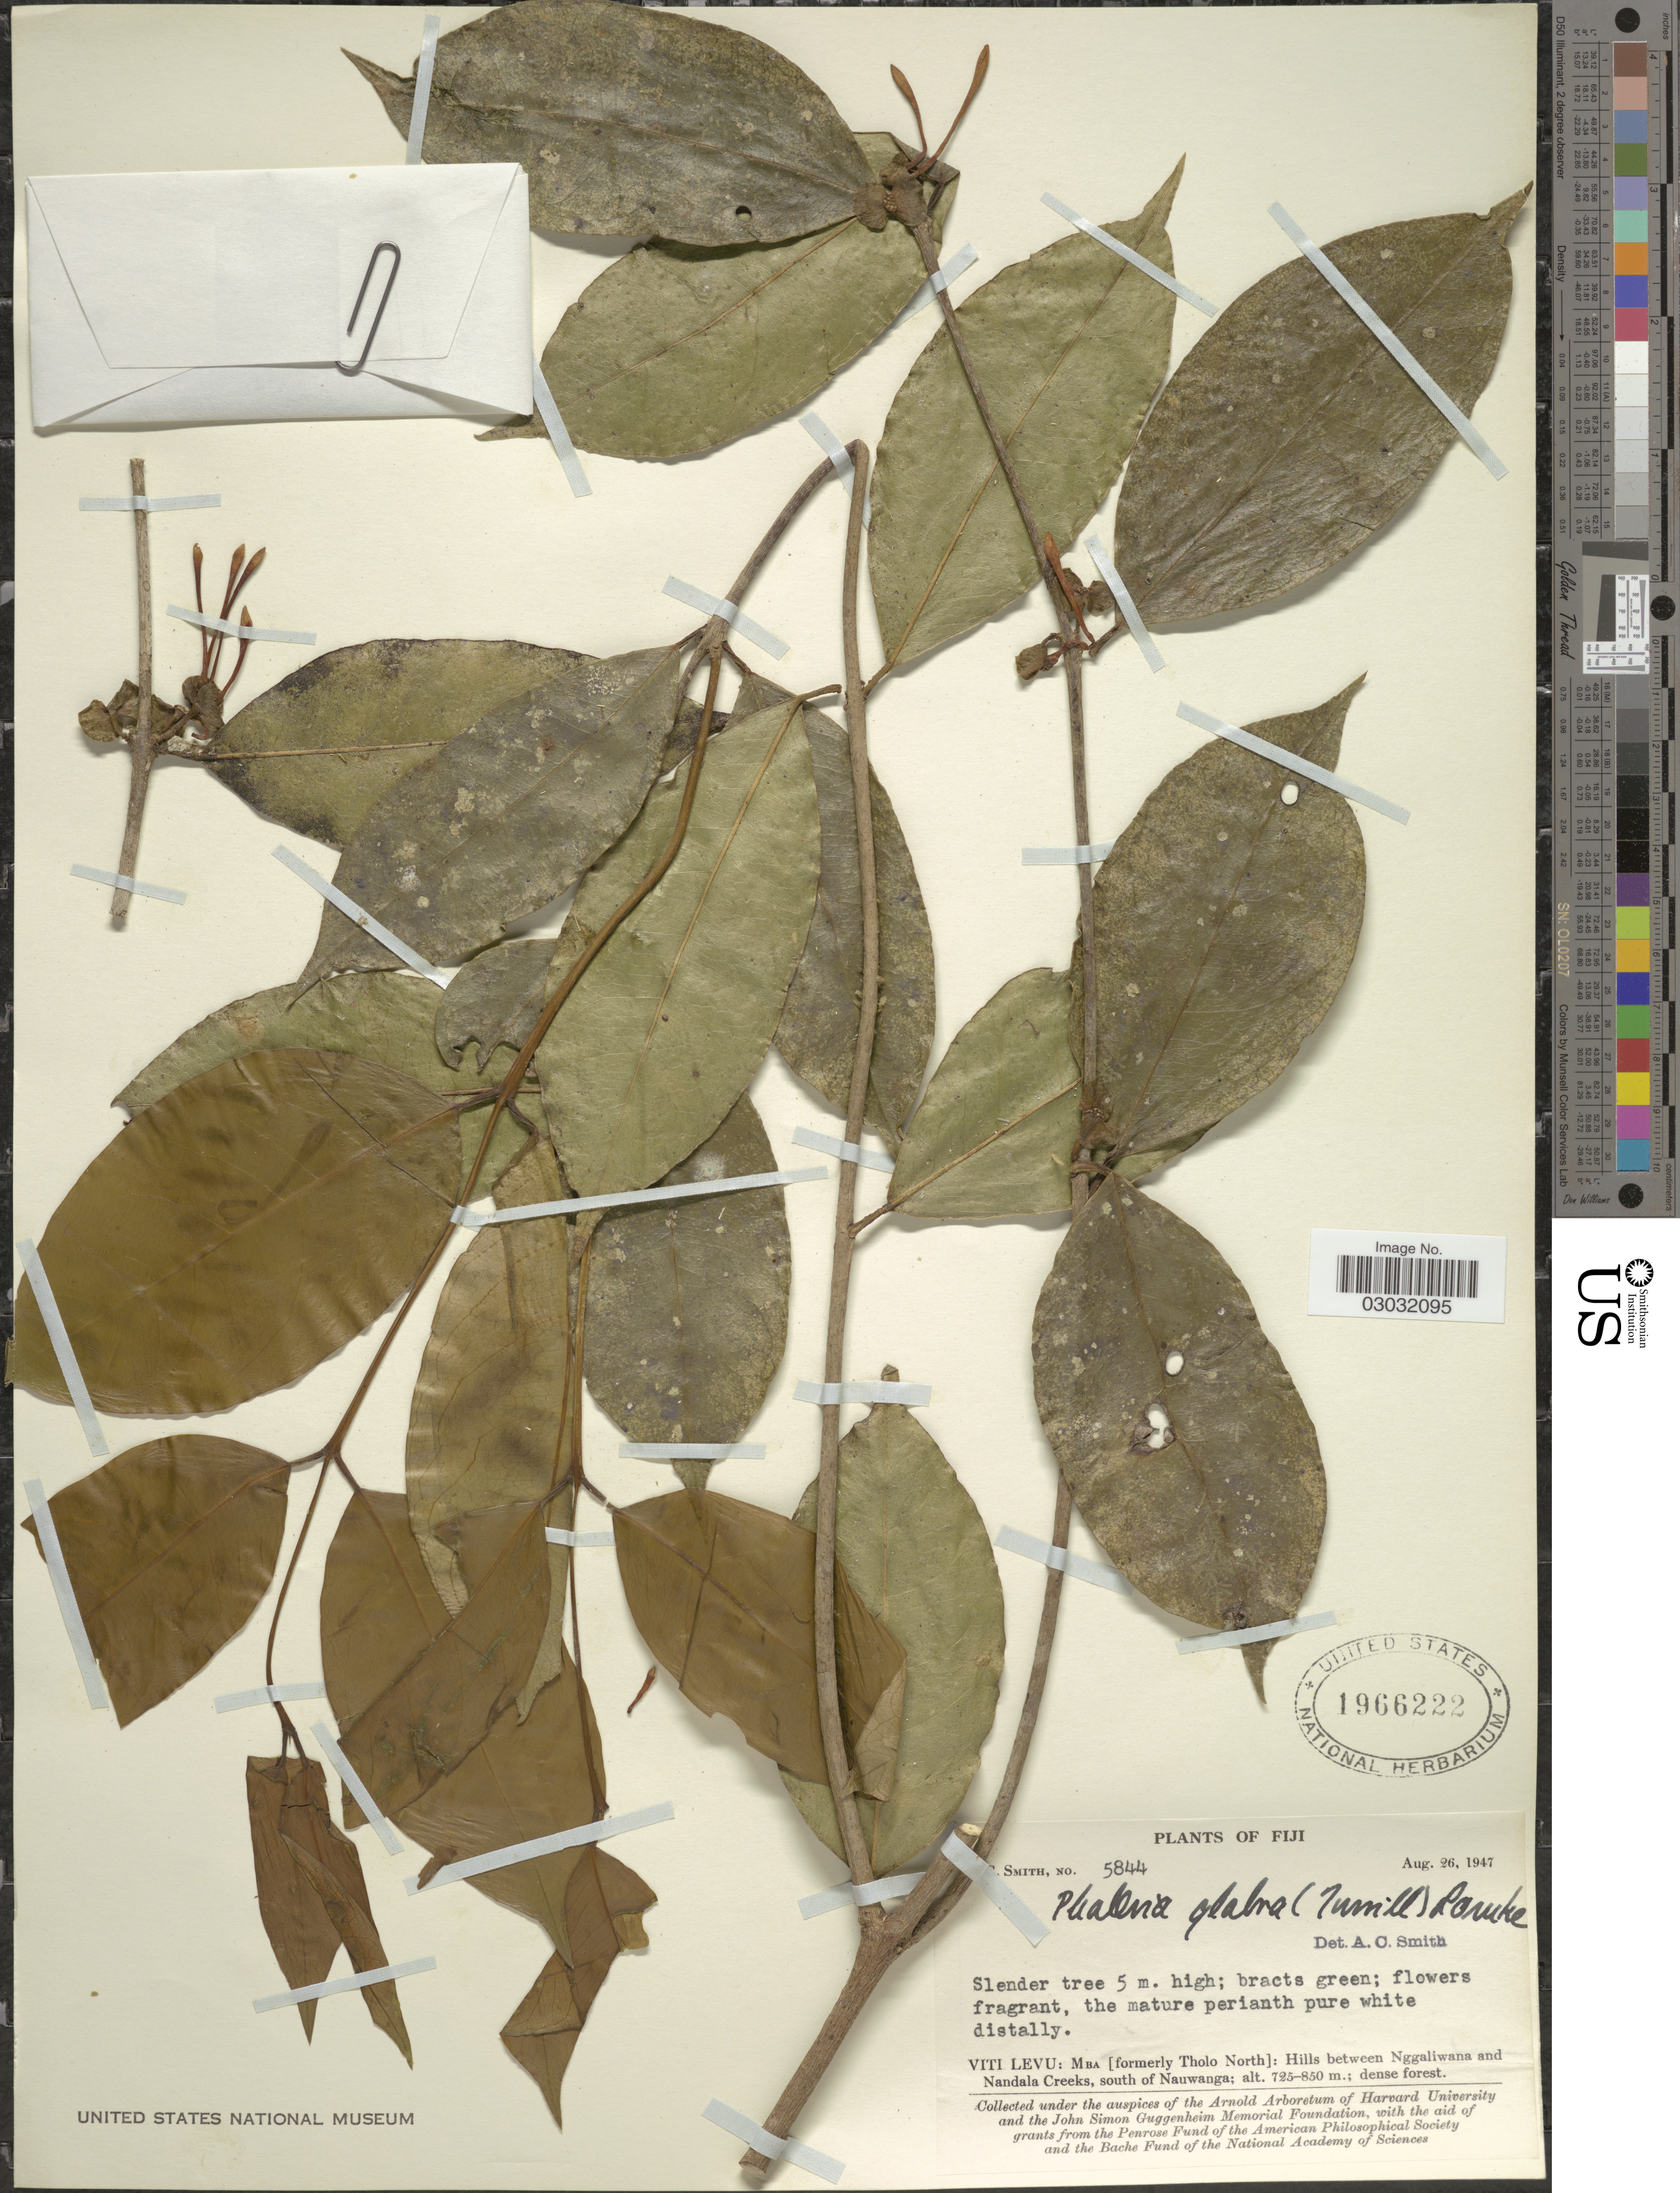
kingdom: Plantae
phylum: Tracheophyta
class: Magnoliopsida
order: Malvales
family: Thymelaeaceae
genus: Phaleria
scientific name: Phaleria glabra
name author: (Turrill) Domke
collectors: A. C. Smith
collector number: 5844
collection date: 1947-08-26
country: Fiji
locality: Viti Levu: Mba [formerly Tholo North]: Hills between Nggaliwana and Nandala Creek, south of Nauwanga.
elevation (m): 725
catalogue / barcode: US 1966222